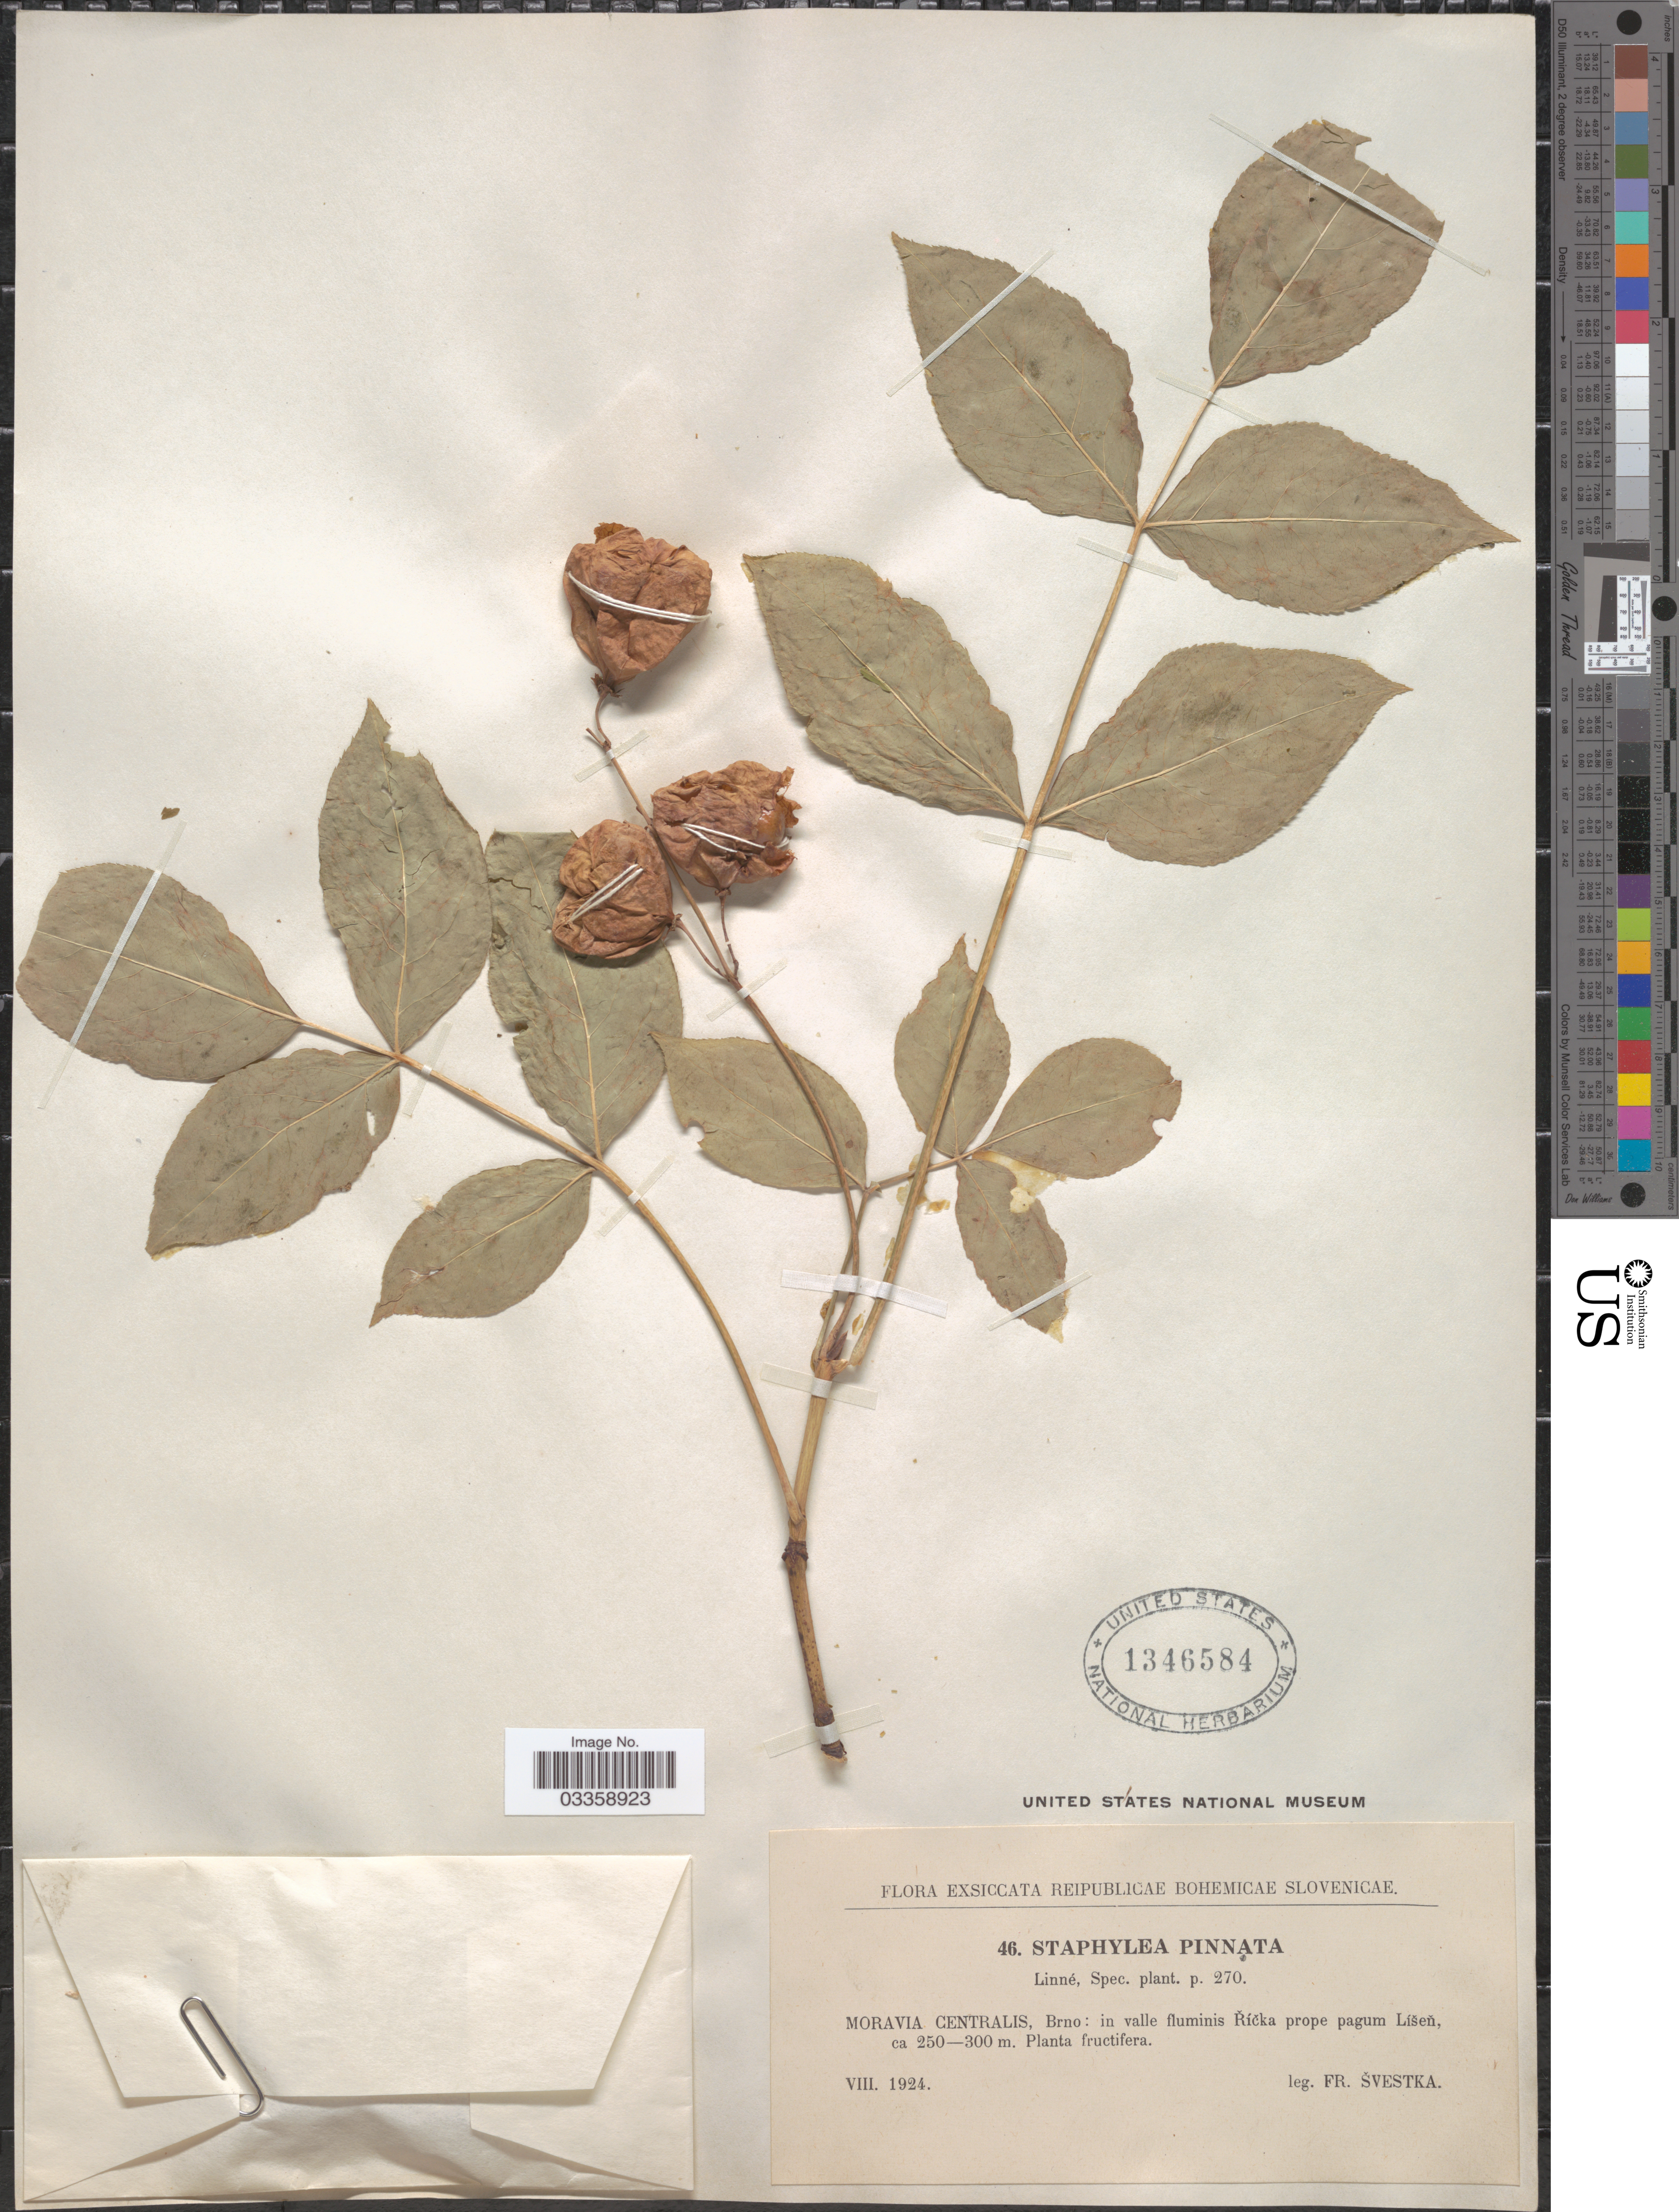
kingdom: Plantae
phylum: Tracheophyta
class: Magnoliopsida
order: Crossosomatales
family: Staphyleaceae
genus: Staphylea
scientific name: Staphylea pinnata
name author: L.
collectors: F. Svestka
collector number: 46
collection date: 1924-08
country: Czechia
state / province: South Moravian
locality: Reipublicae Bohemicae Slovenicae. [unsure placement] Moravia Centralis, Brno: in valle fluminis Říčka prope pagum Líšeň.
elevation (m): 250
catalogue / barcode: US 1346584